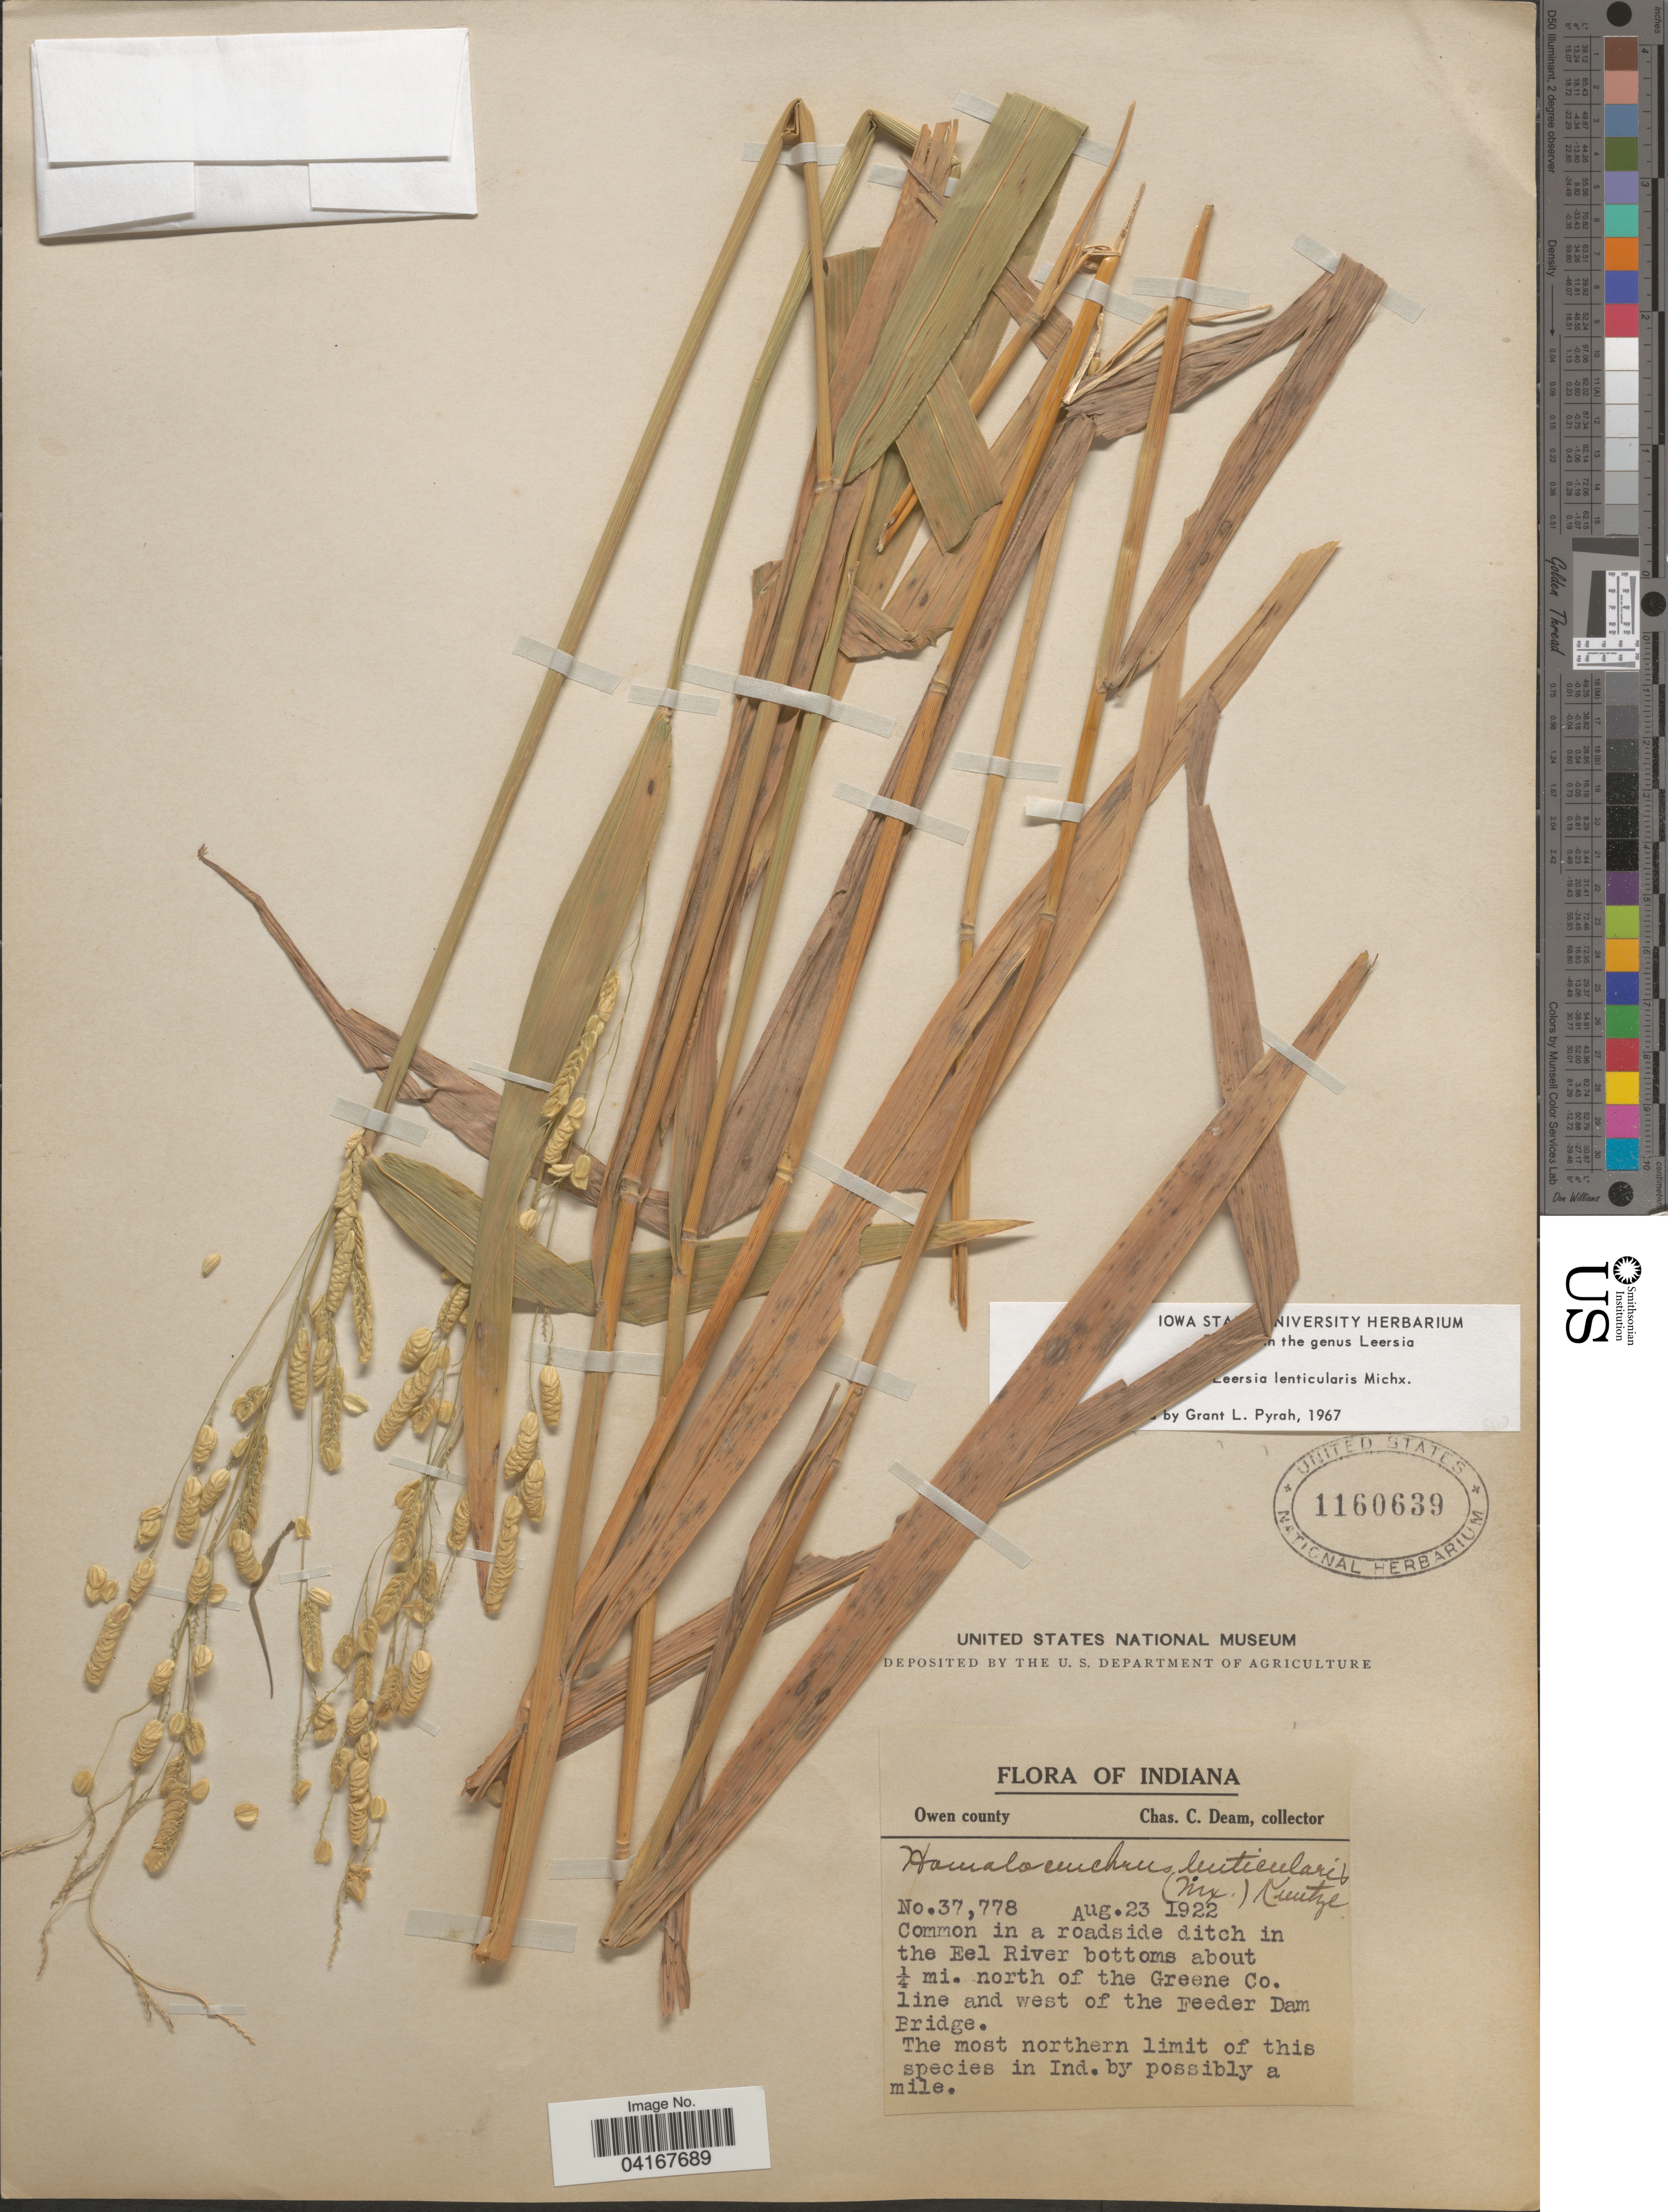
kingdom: Plantae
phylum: Tracheophyta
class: Liliopsida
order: Poales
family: Poaceae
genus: Leersia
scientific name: Leersia lenticularis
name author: Michx.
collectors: C. C. Deam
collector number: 37778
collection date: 1922-08-23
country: United States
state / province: Indiana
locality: Owen county. In a roadside ditch in the Eel River bottoms about ¼ mi. north of the Greene Co. line and west of the Feeder Dam Bridge.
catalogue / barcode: US 1160639